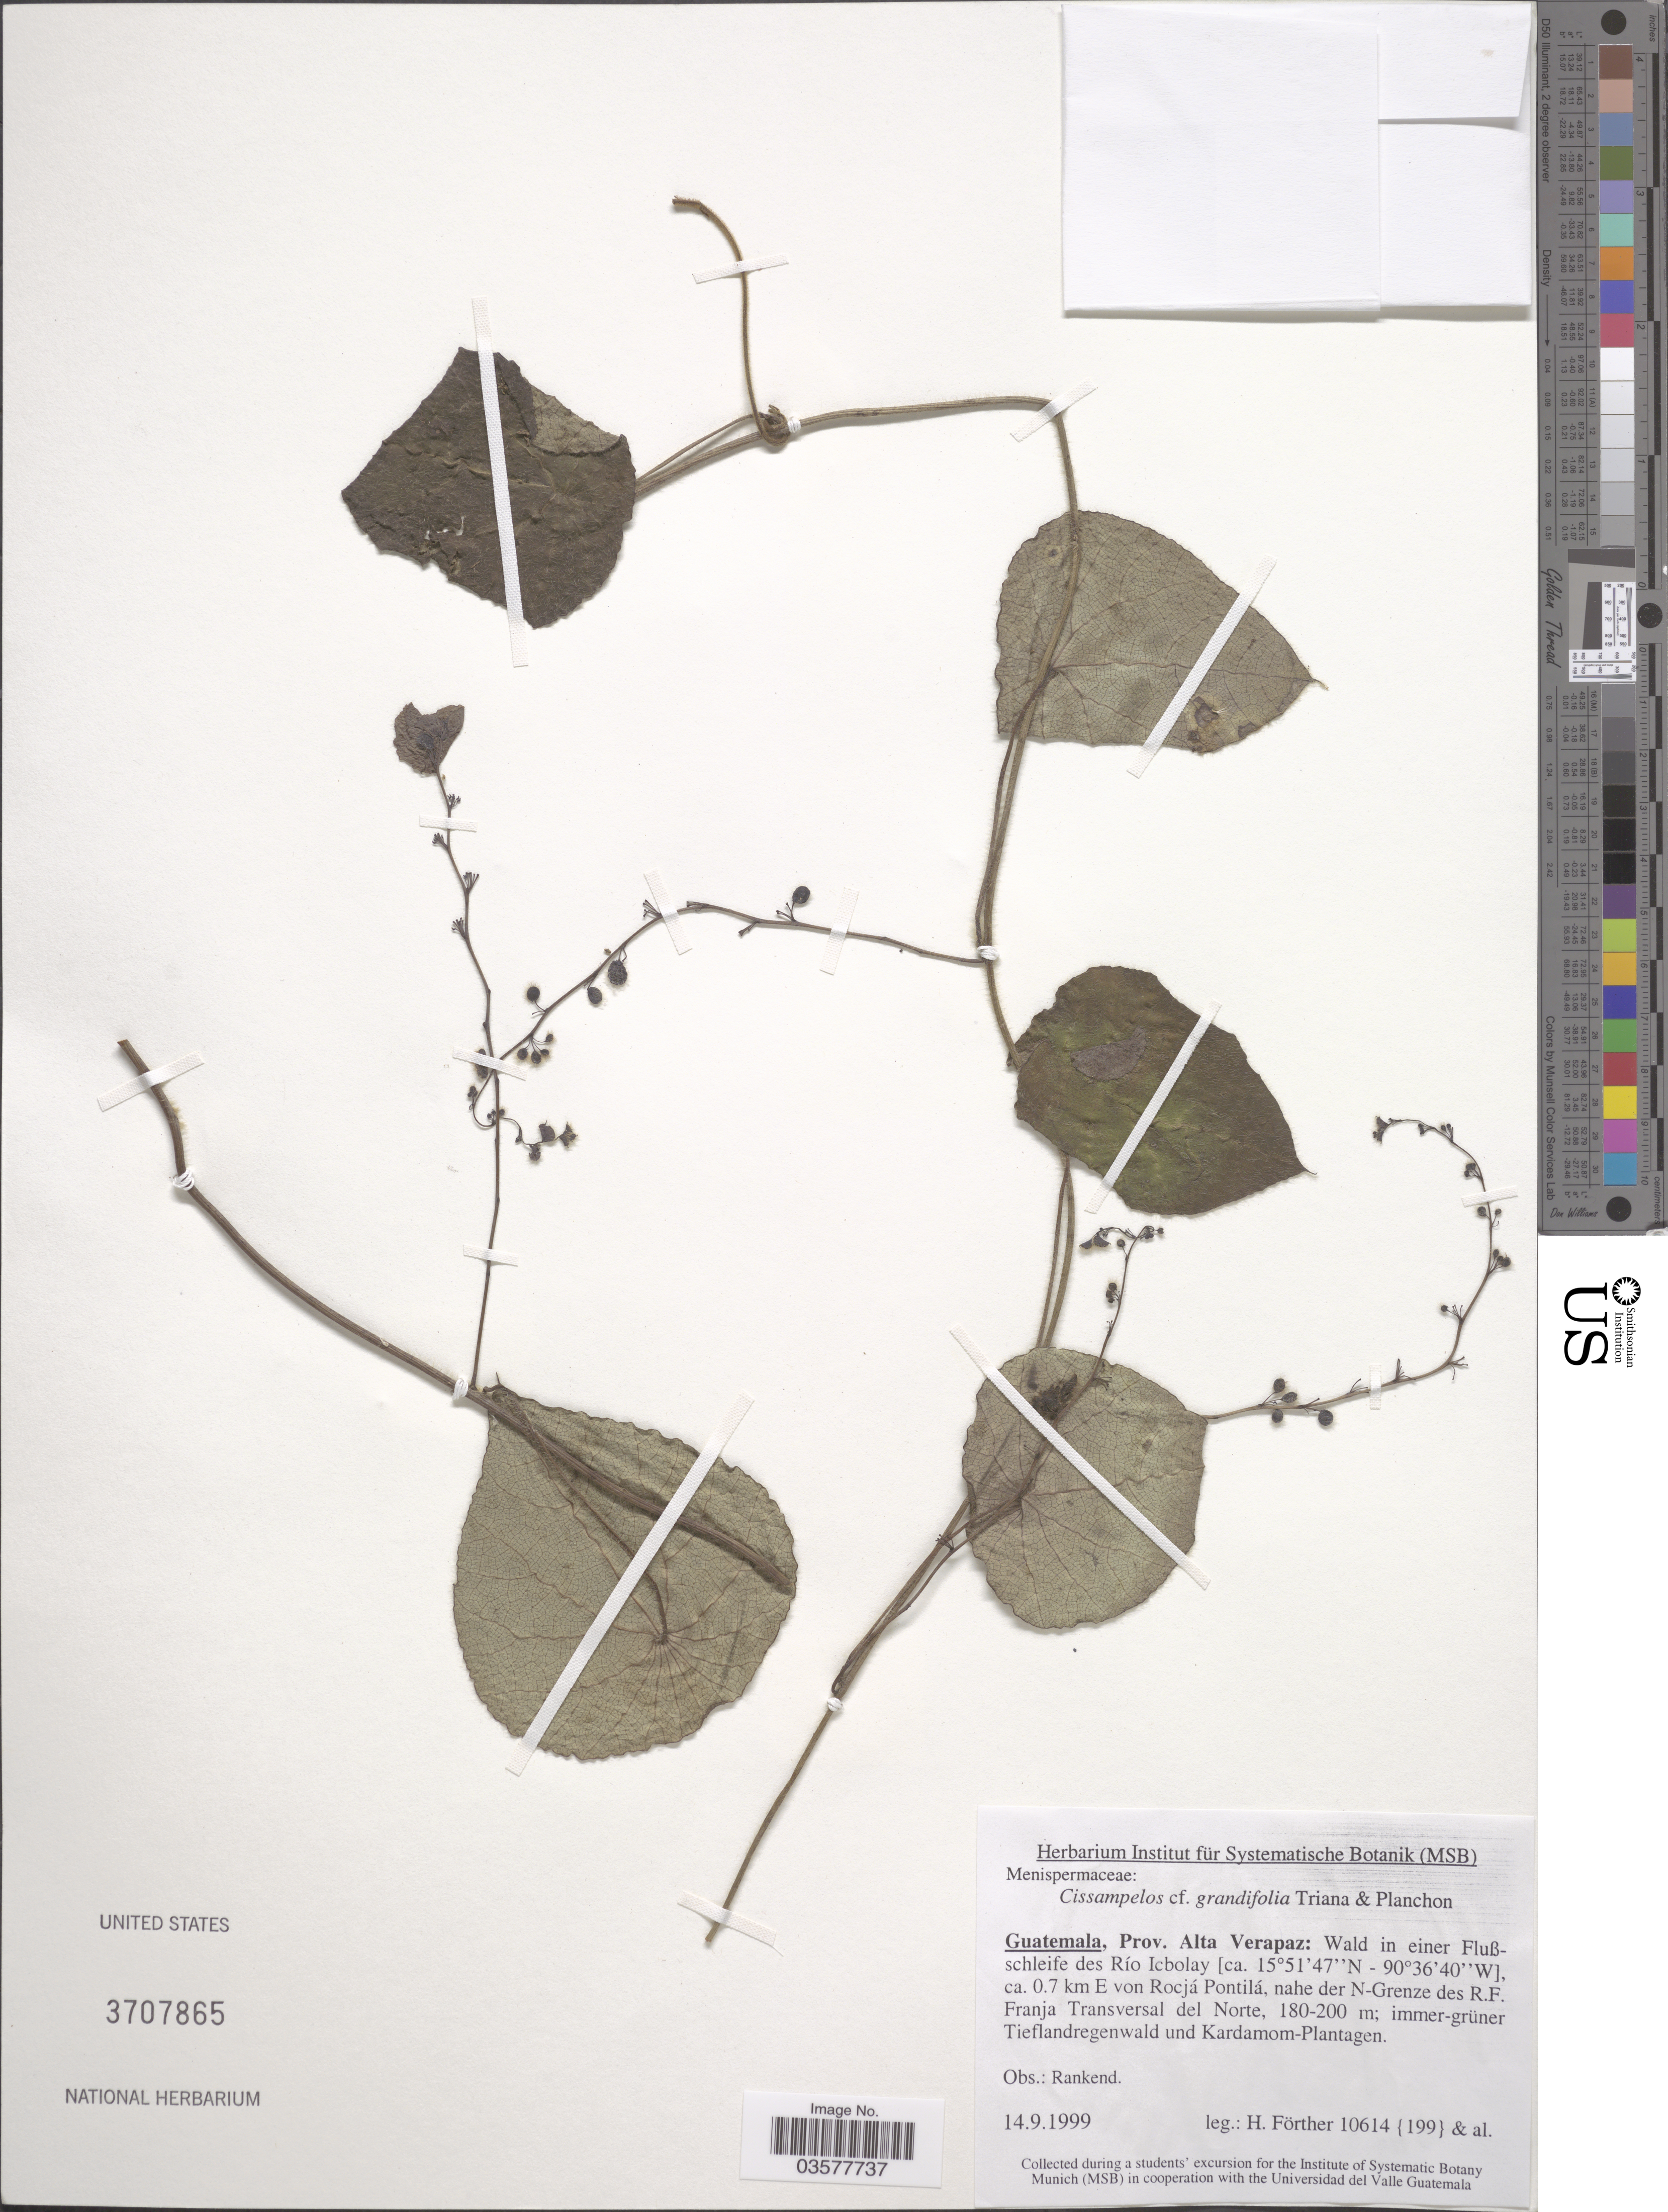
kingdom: Plantae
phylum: Tracheophyta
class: Magnoliopsida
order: Ranunculales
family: Menispermaceae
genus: Cissampelos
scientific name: Cissampelos grandifolia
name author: Triana & Planch.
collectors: H. Förther & et al.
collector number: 10614{199}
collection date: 1999-09-14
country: Guatemala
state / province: Alta Verapaz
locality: Wald in einer Flußschleife des Río Icbolay, ca. 0.7 km E von Rocjá Pontilá, nahe der N-Grenze des R. F. Franja Transversal del Norte; immer-grüner Tieflandregenwald und Kardamom-Plantagen.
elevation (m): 180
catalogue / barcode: US 3707865